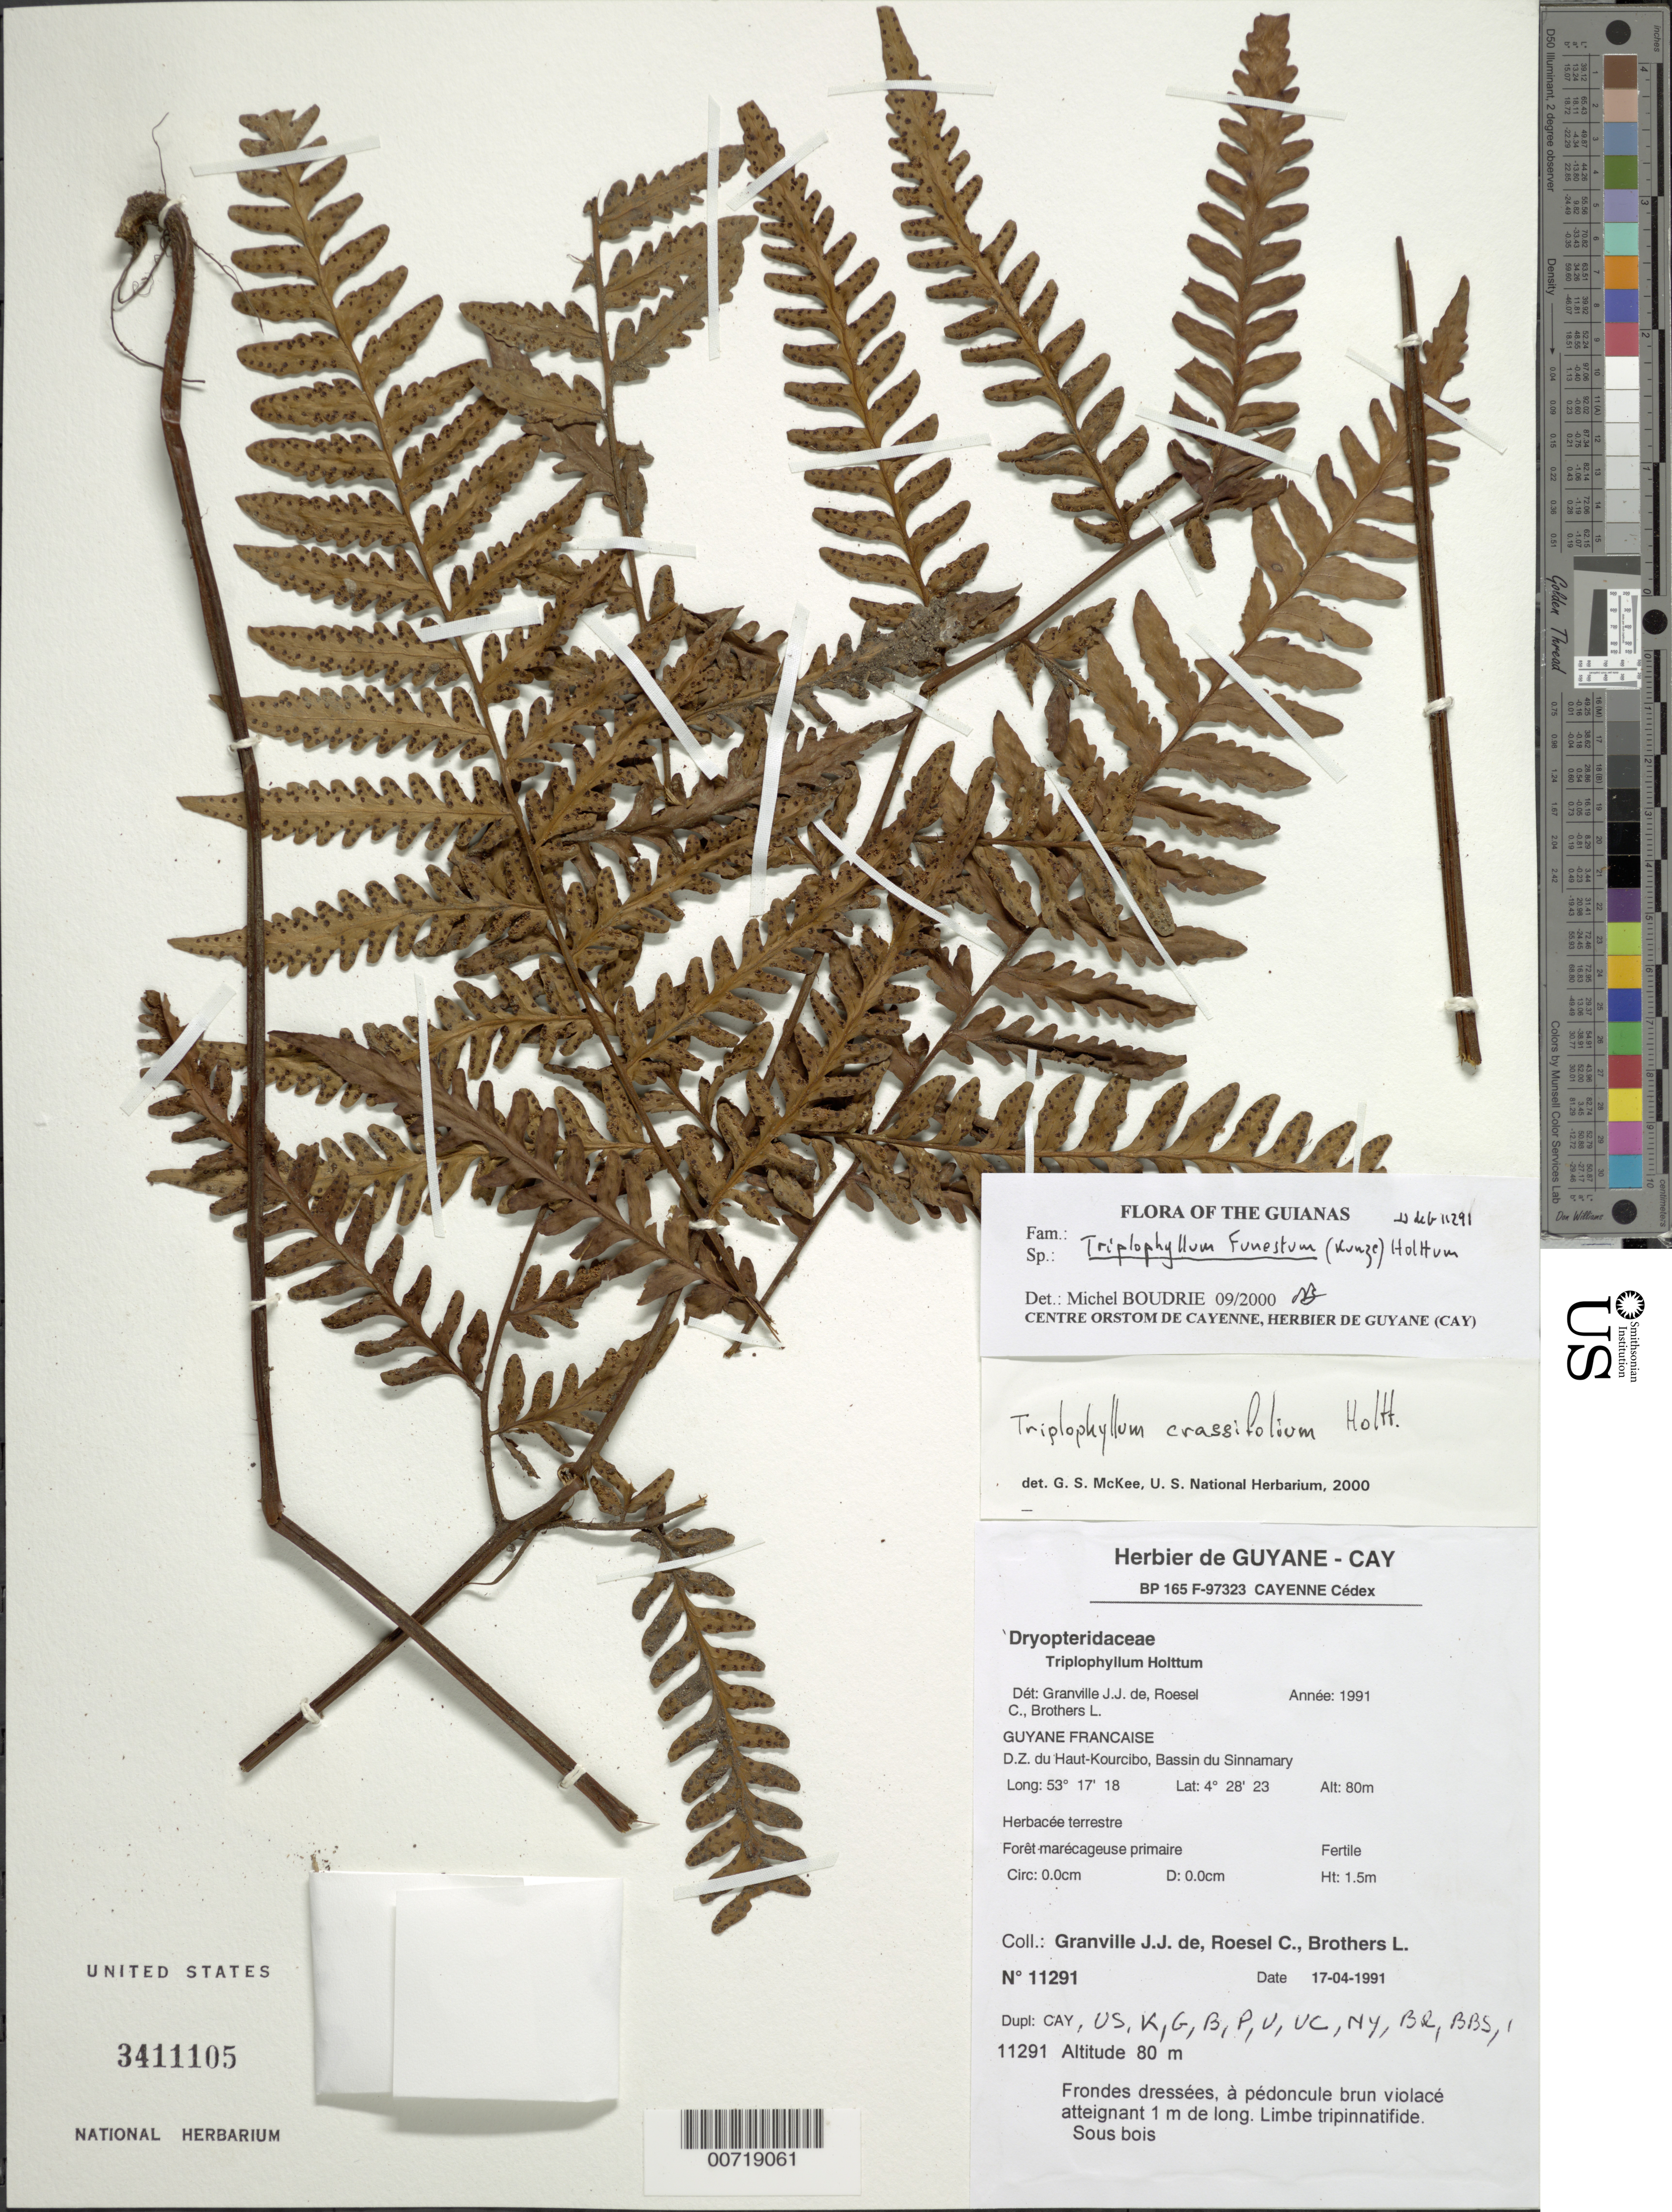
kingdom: Plantae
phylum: Tracheophyta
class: Polypodiopsida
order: Polypodiales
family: Tectariaceae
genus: Triplophyllum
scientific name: Triplophyllum funestum var. funestum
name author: (Kunze) Holttum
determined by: Boudrie, M.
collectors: J.-J. de Granville, C. S. Roesel & L. Brothers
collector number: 11291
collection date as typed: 17-Apr-91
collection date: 1991-04-17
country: French Guiana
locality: D.Z. du Haut-Kourcibo, Bassin du Sinnamary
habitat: Forêt marécageuse primaire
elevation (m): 80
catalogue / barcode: US 3411105